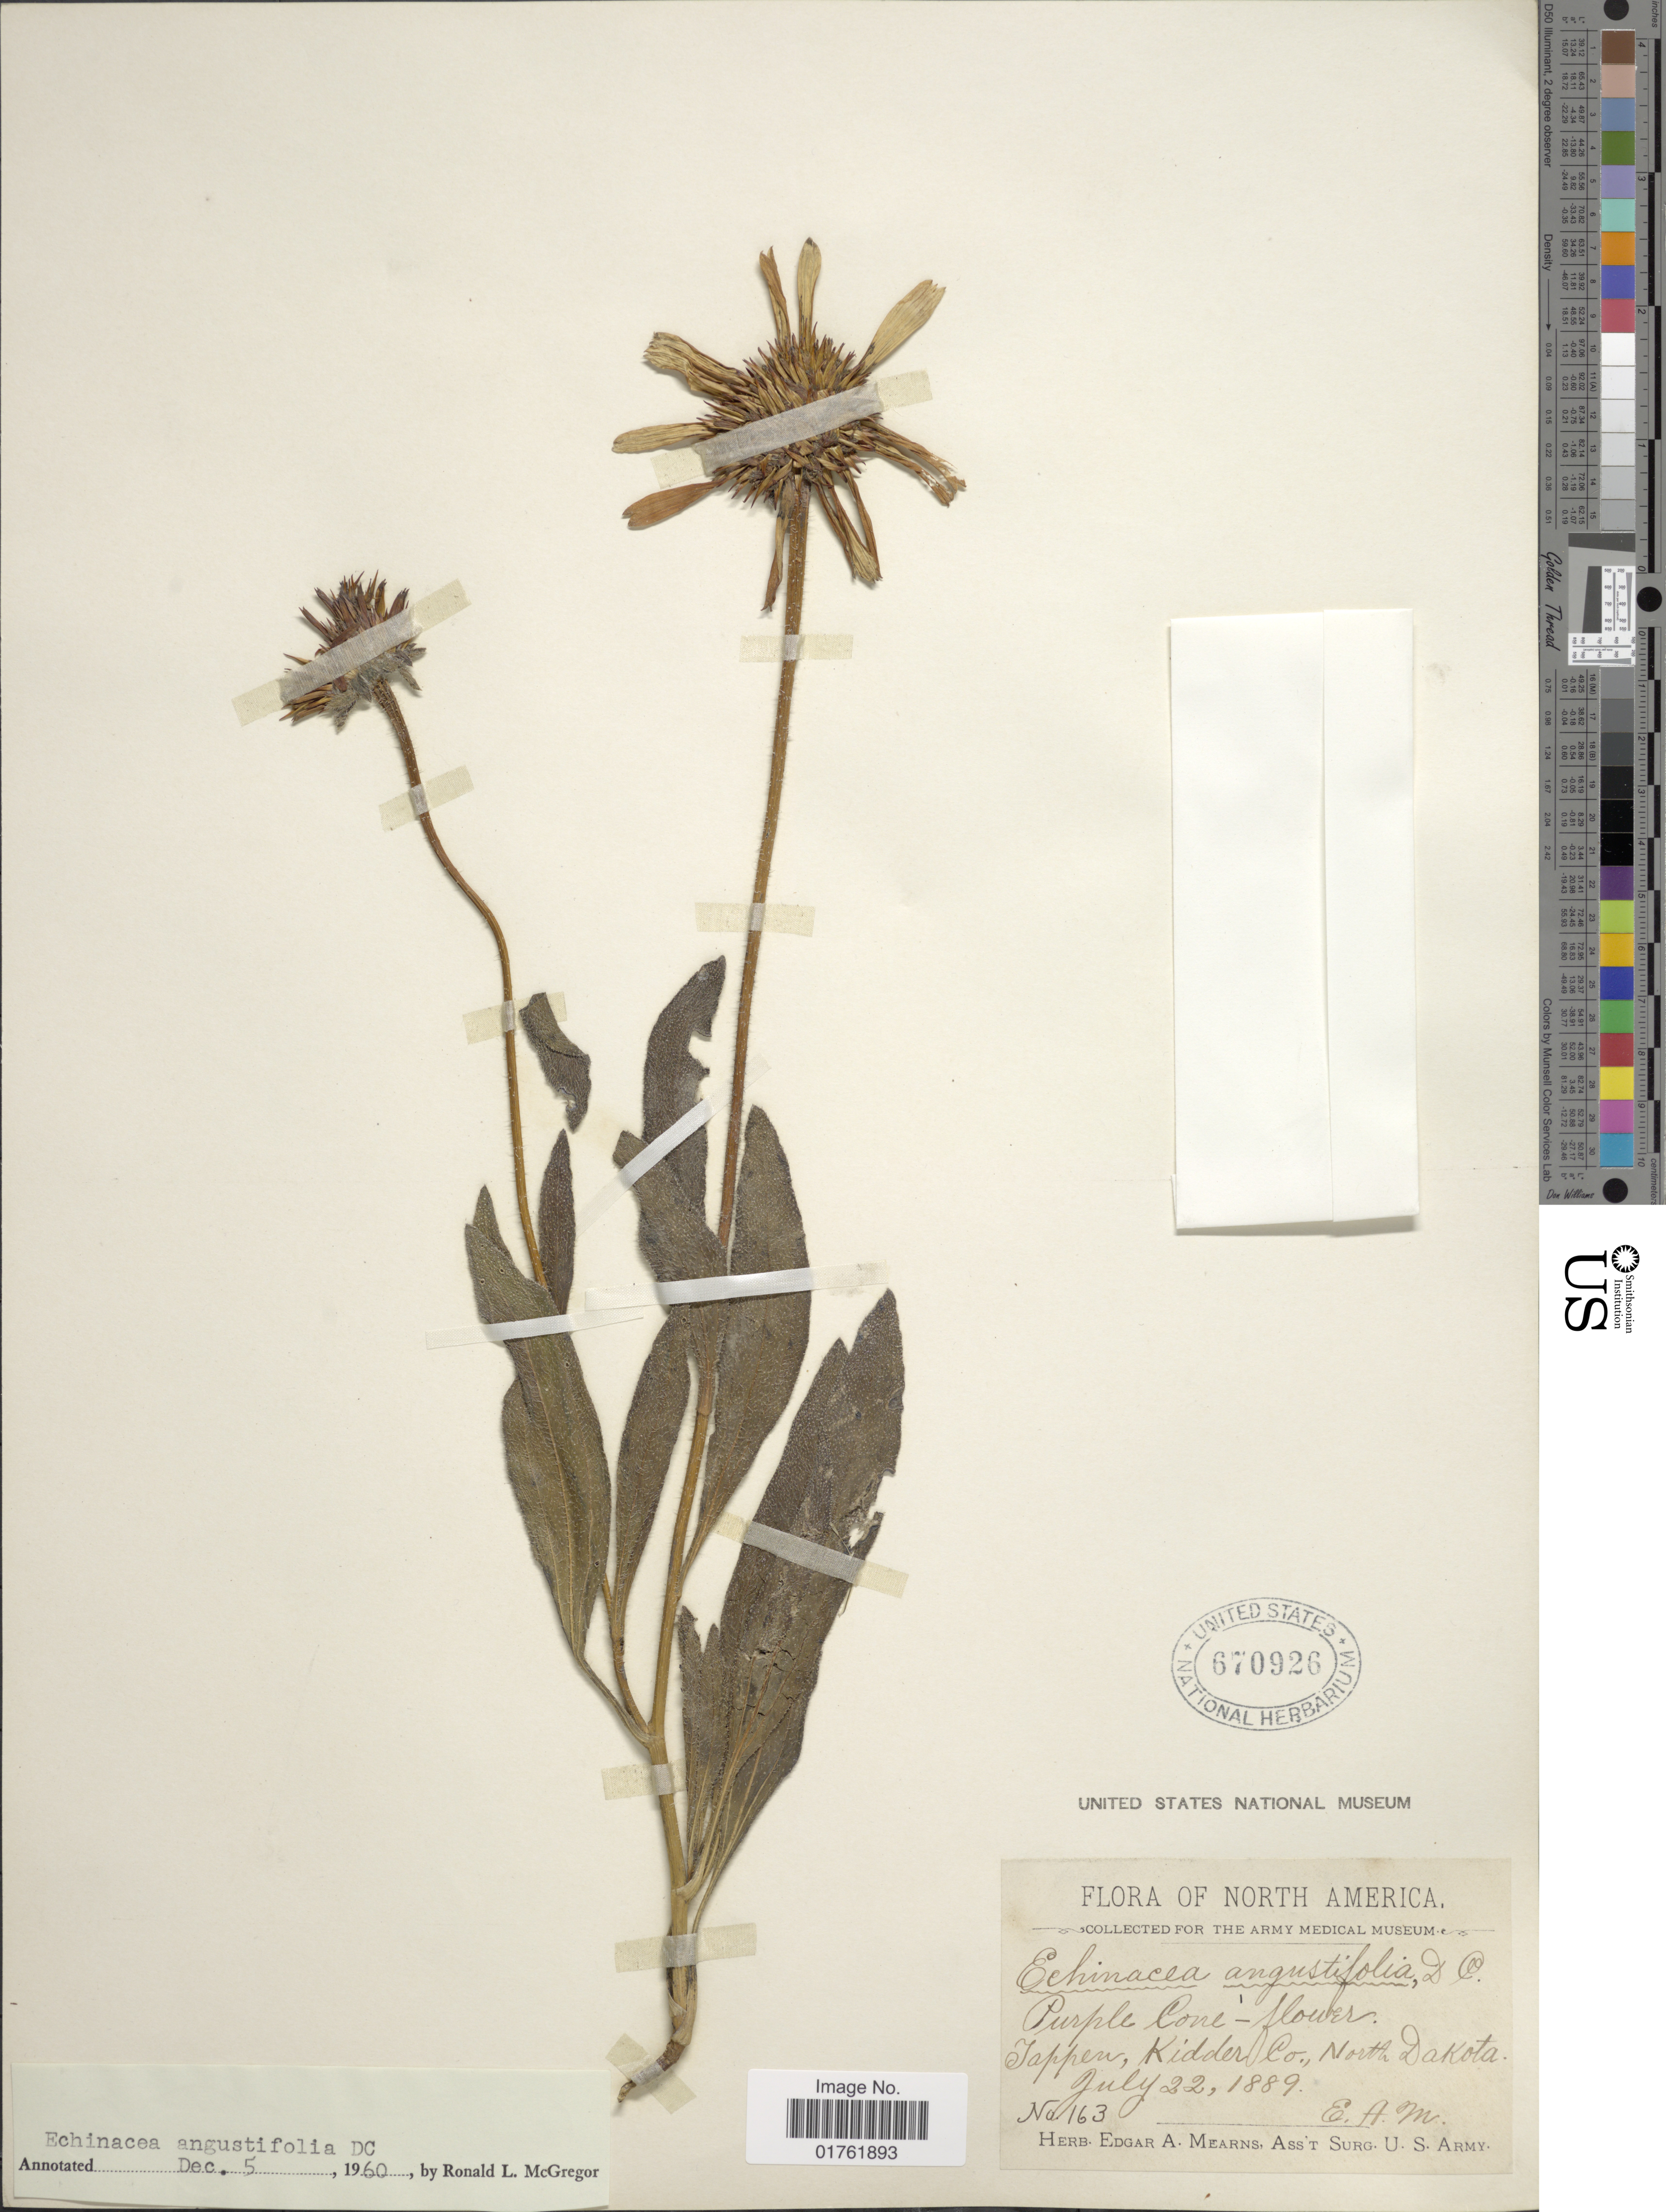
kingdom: Plantae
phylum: Tracheophyta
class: Magnoliopsida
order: Asterales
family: Asteraceae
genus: Echinacea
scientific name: Echinacea angustifolia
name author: DC.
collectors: E. A. Mearns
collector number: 163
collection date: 1889-07-22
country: United States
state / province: North Dakota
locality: Jappen, Kidder Co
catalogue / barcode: US 670926